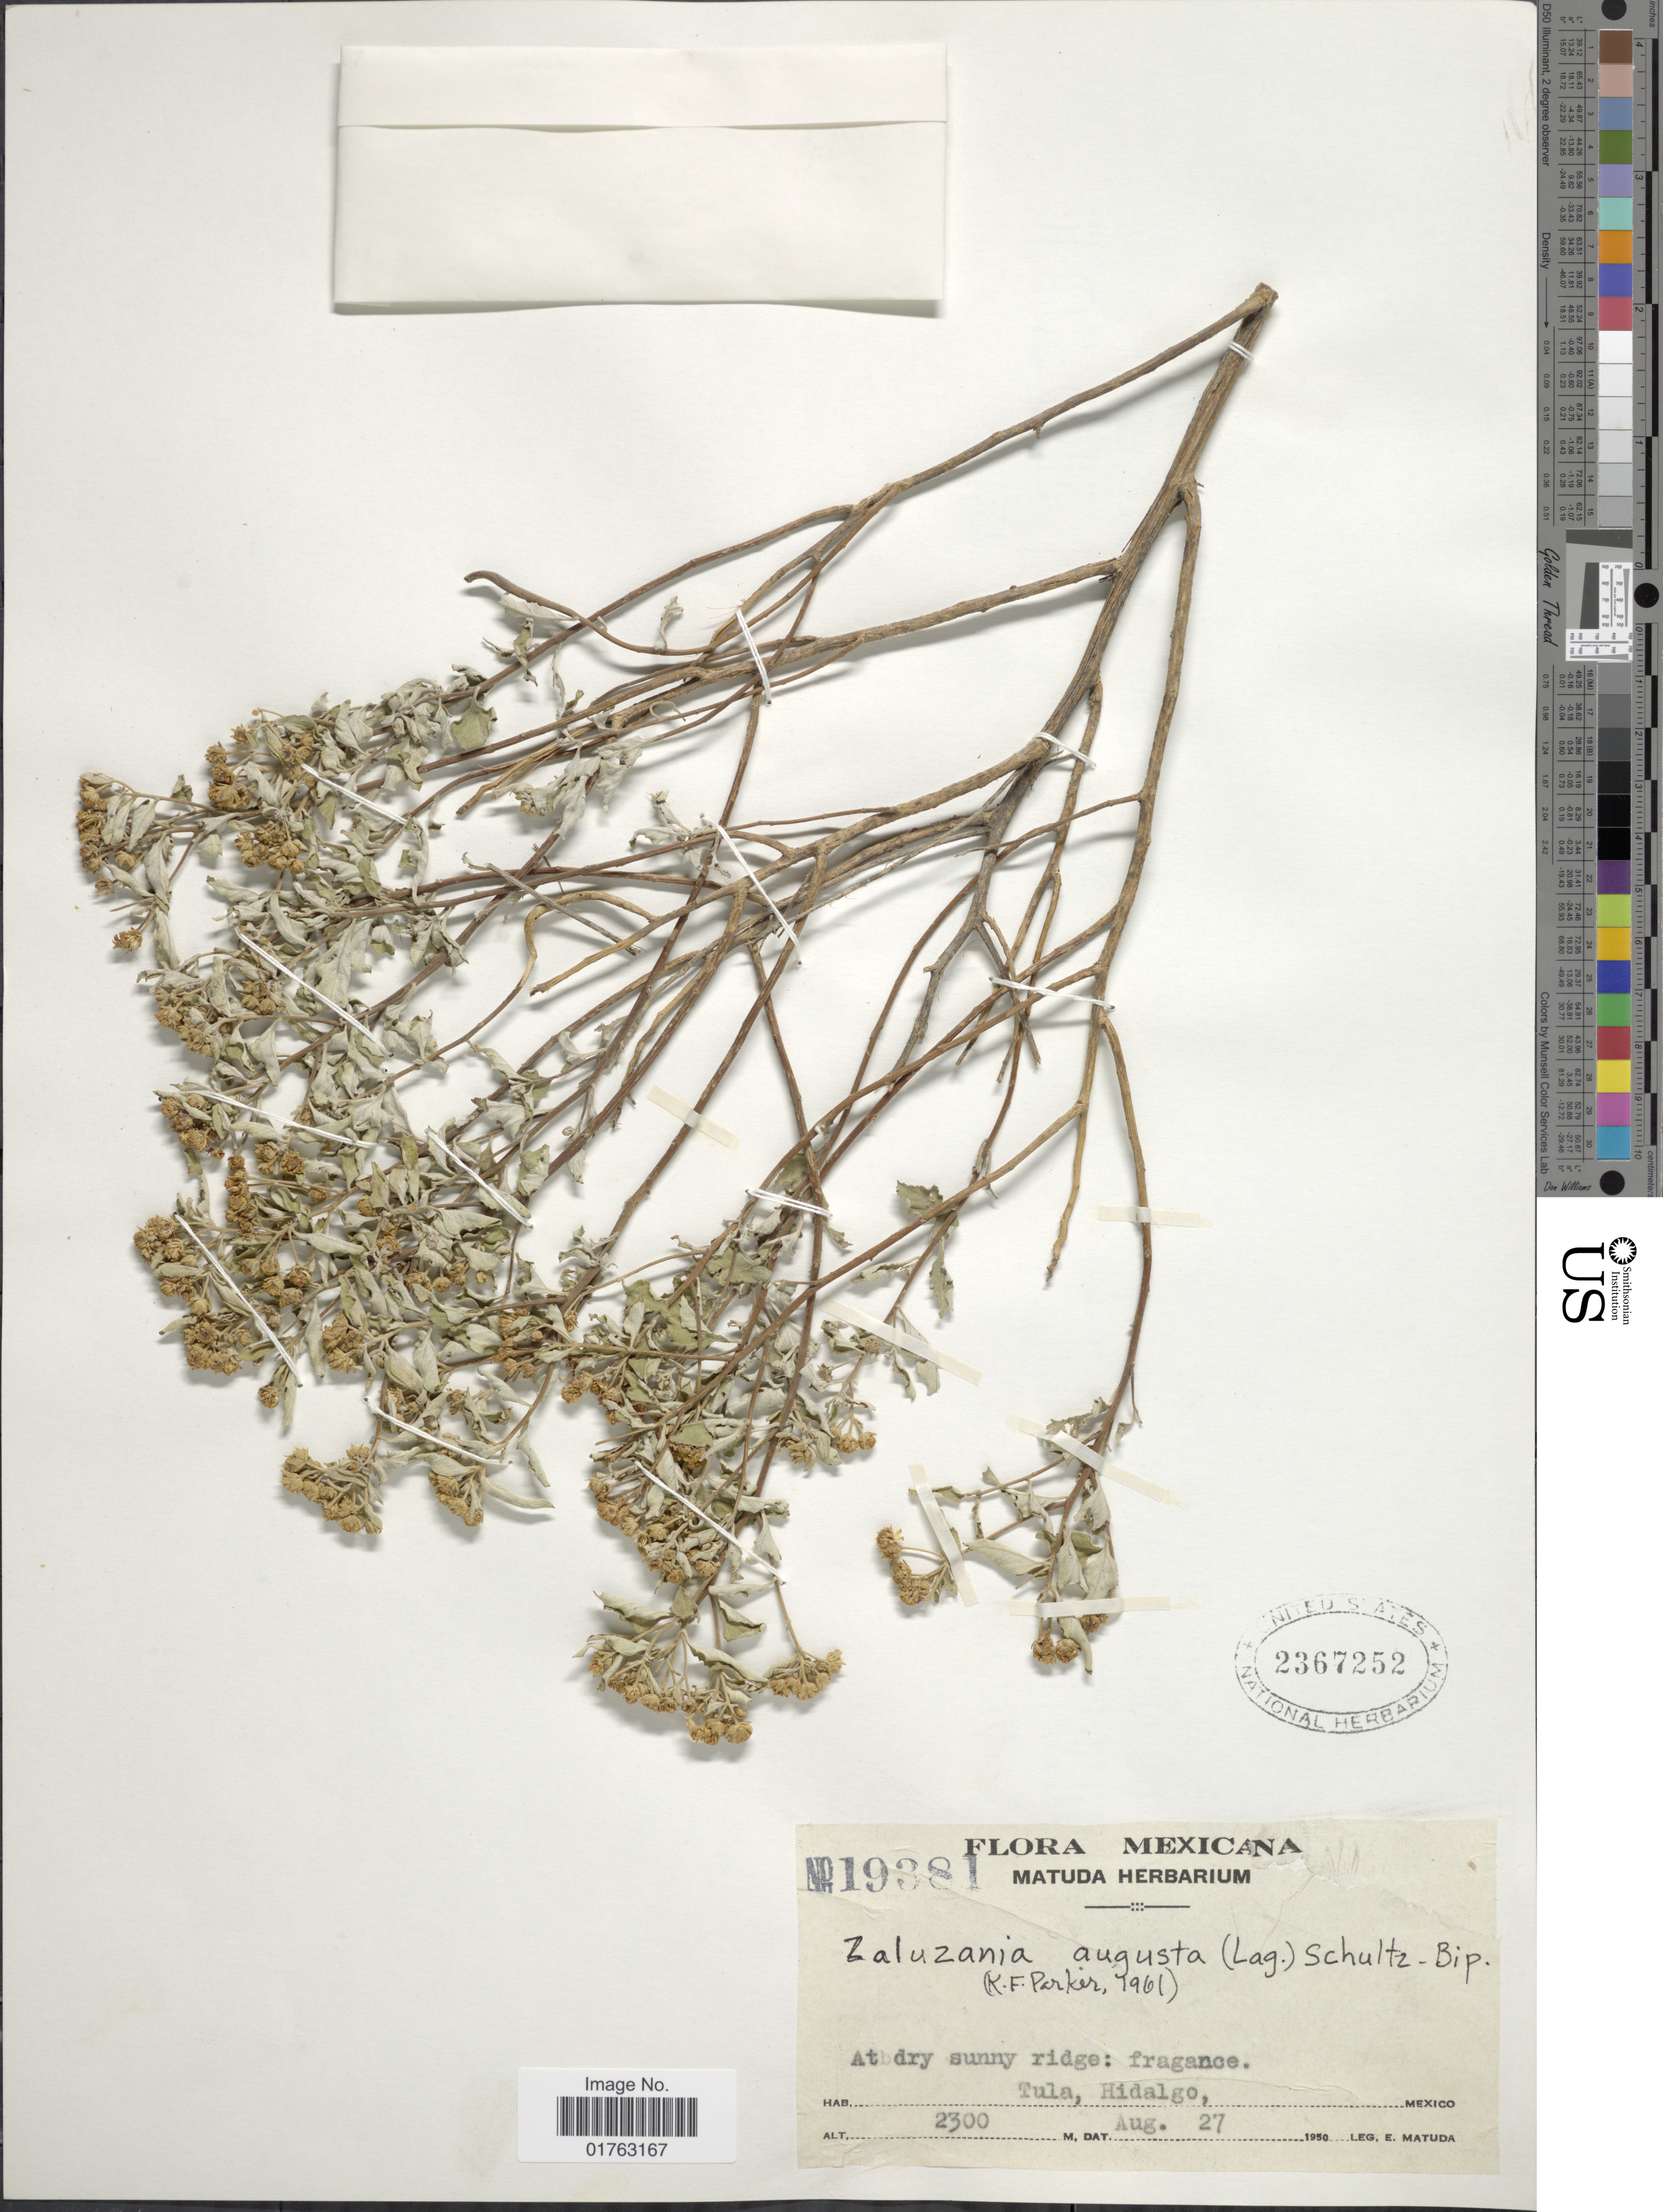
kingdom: Plantae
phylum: Tracheophyta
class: Magnoliopsida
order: Asterales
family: Asteraceae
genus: Zaluzania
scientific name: Zaluzania augusta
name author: (Lag.) Sch. Bip.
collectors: E. Matuda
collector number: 19381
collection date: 1950-08-27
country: Mexico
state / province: Hidalgo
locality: Tula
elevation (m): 2300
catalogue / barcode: US 2367252